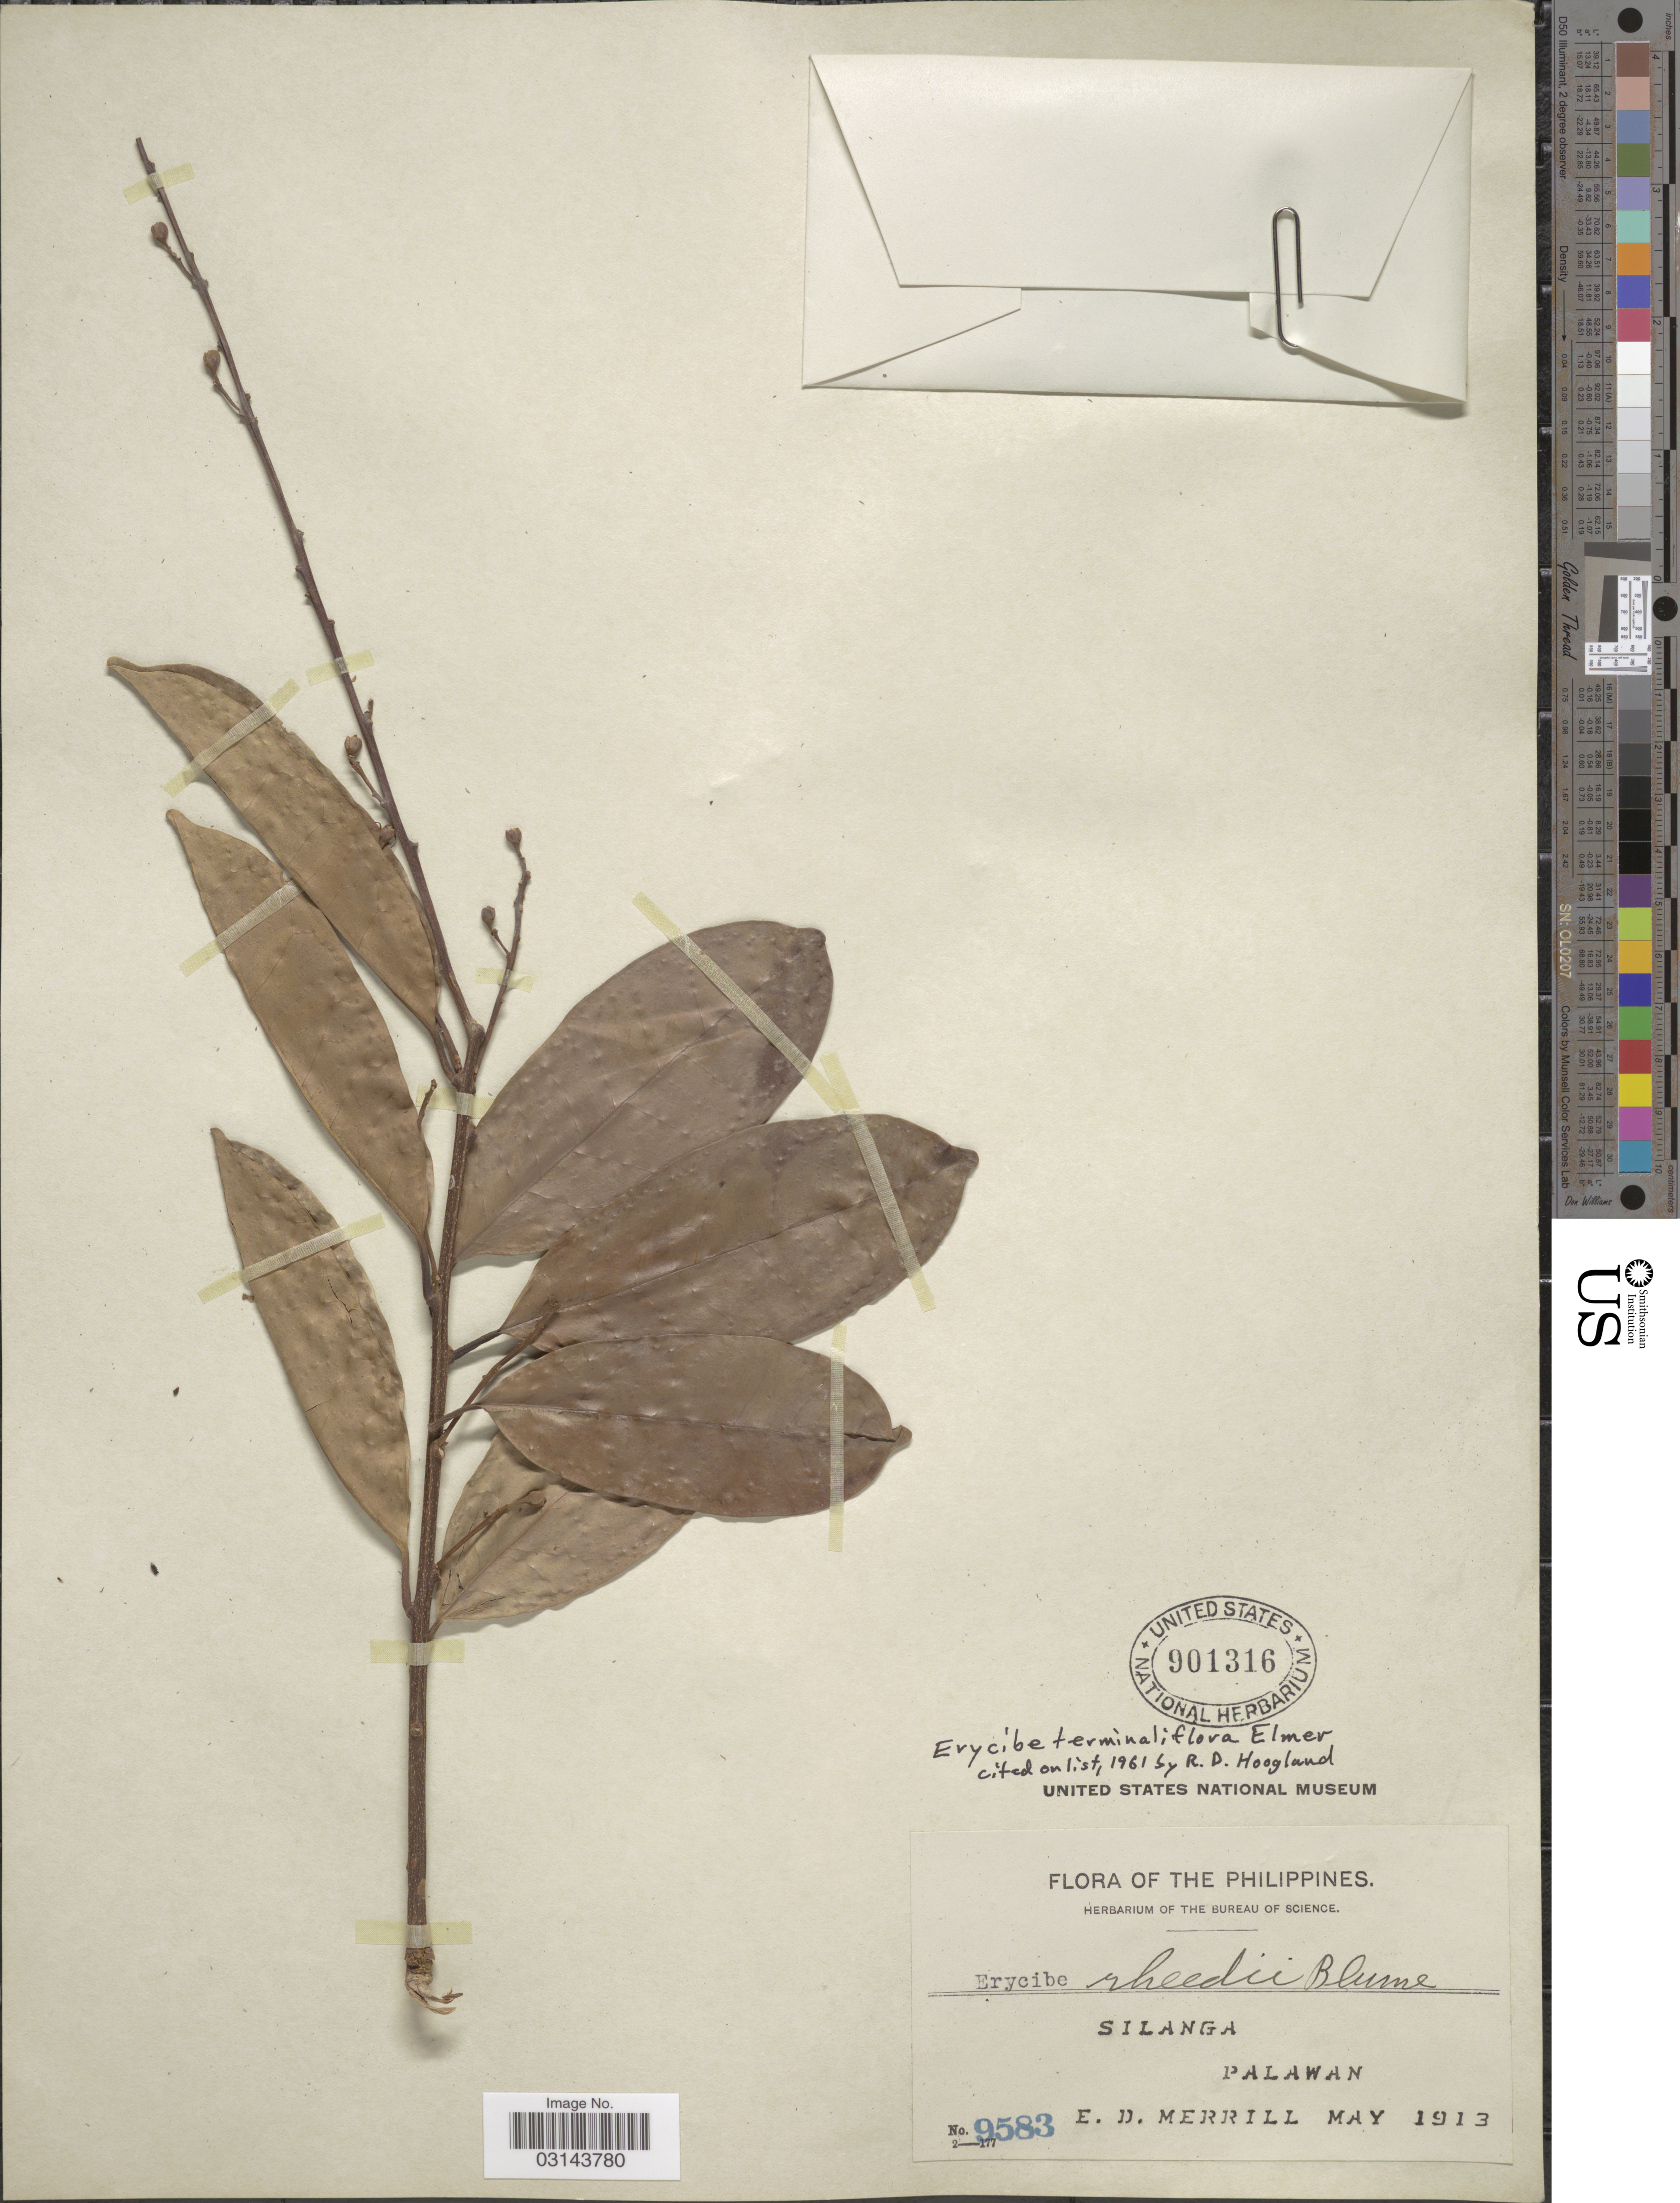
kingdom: Plantae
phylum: Tracheophyta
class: Magnoliopsida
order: Solanales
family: Convolvulaceae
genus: Erycibe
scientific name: Erycibe terminaliflora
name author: Elmer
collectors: E. D. Merrill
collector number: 9583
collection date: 1913-05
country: Philippines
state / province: Mimaropa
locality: Silanga. Palawan.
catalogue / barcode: US 901316